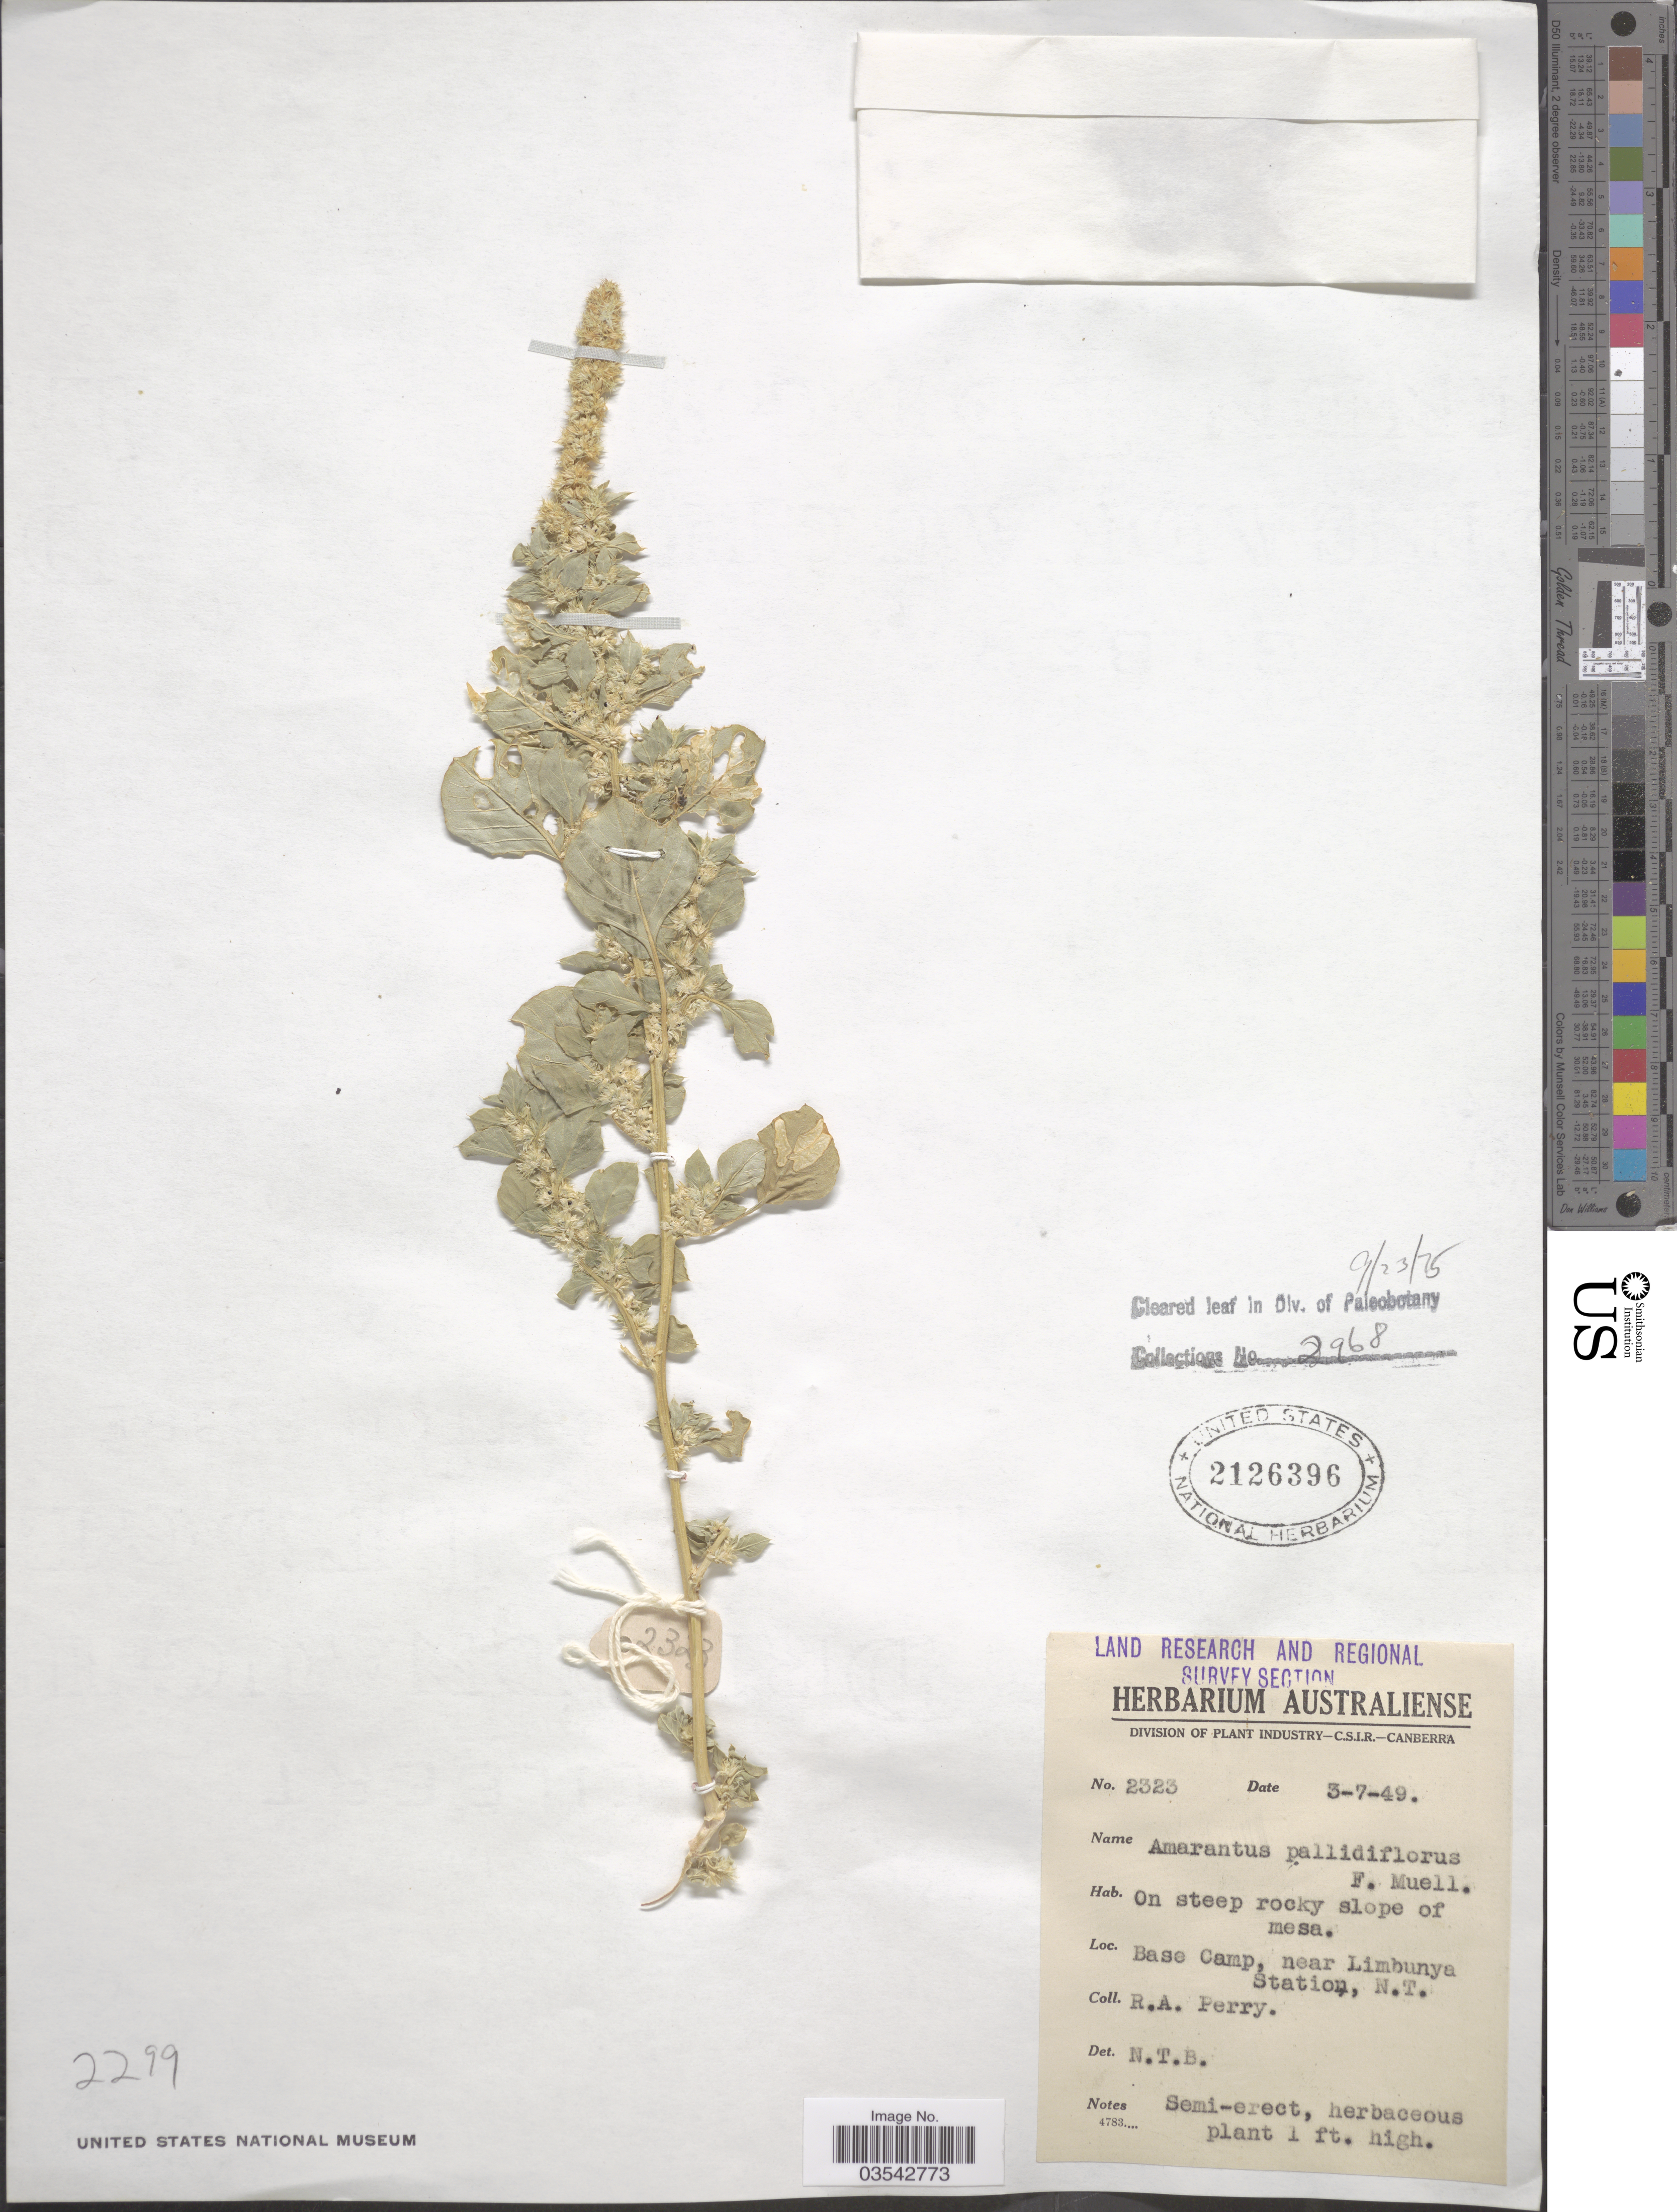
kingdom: Plantae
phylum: Tracheophyta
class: Magnoliopsida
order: Caryophyllales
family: Amaranthaceae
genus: Amaranthus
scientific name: Amaranthus pallidiflorus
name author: F. Muell.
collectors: Perry, R. A.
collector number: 2323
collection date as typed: Transcribed d/m/y: 3/7/49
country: Australia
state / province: Northern Territory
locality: Base Camp, near Limbunya Station.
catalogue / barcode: US 2126396